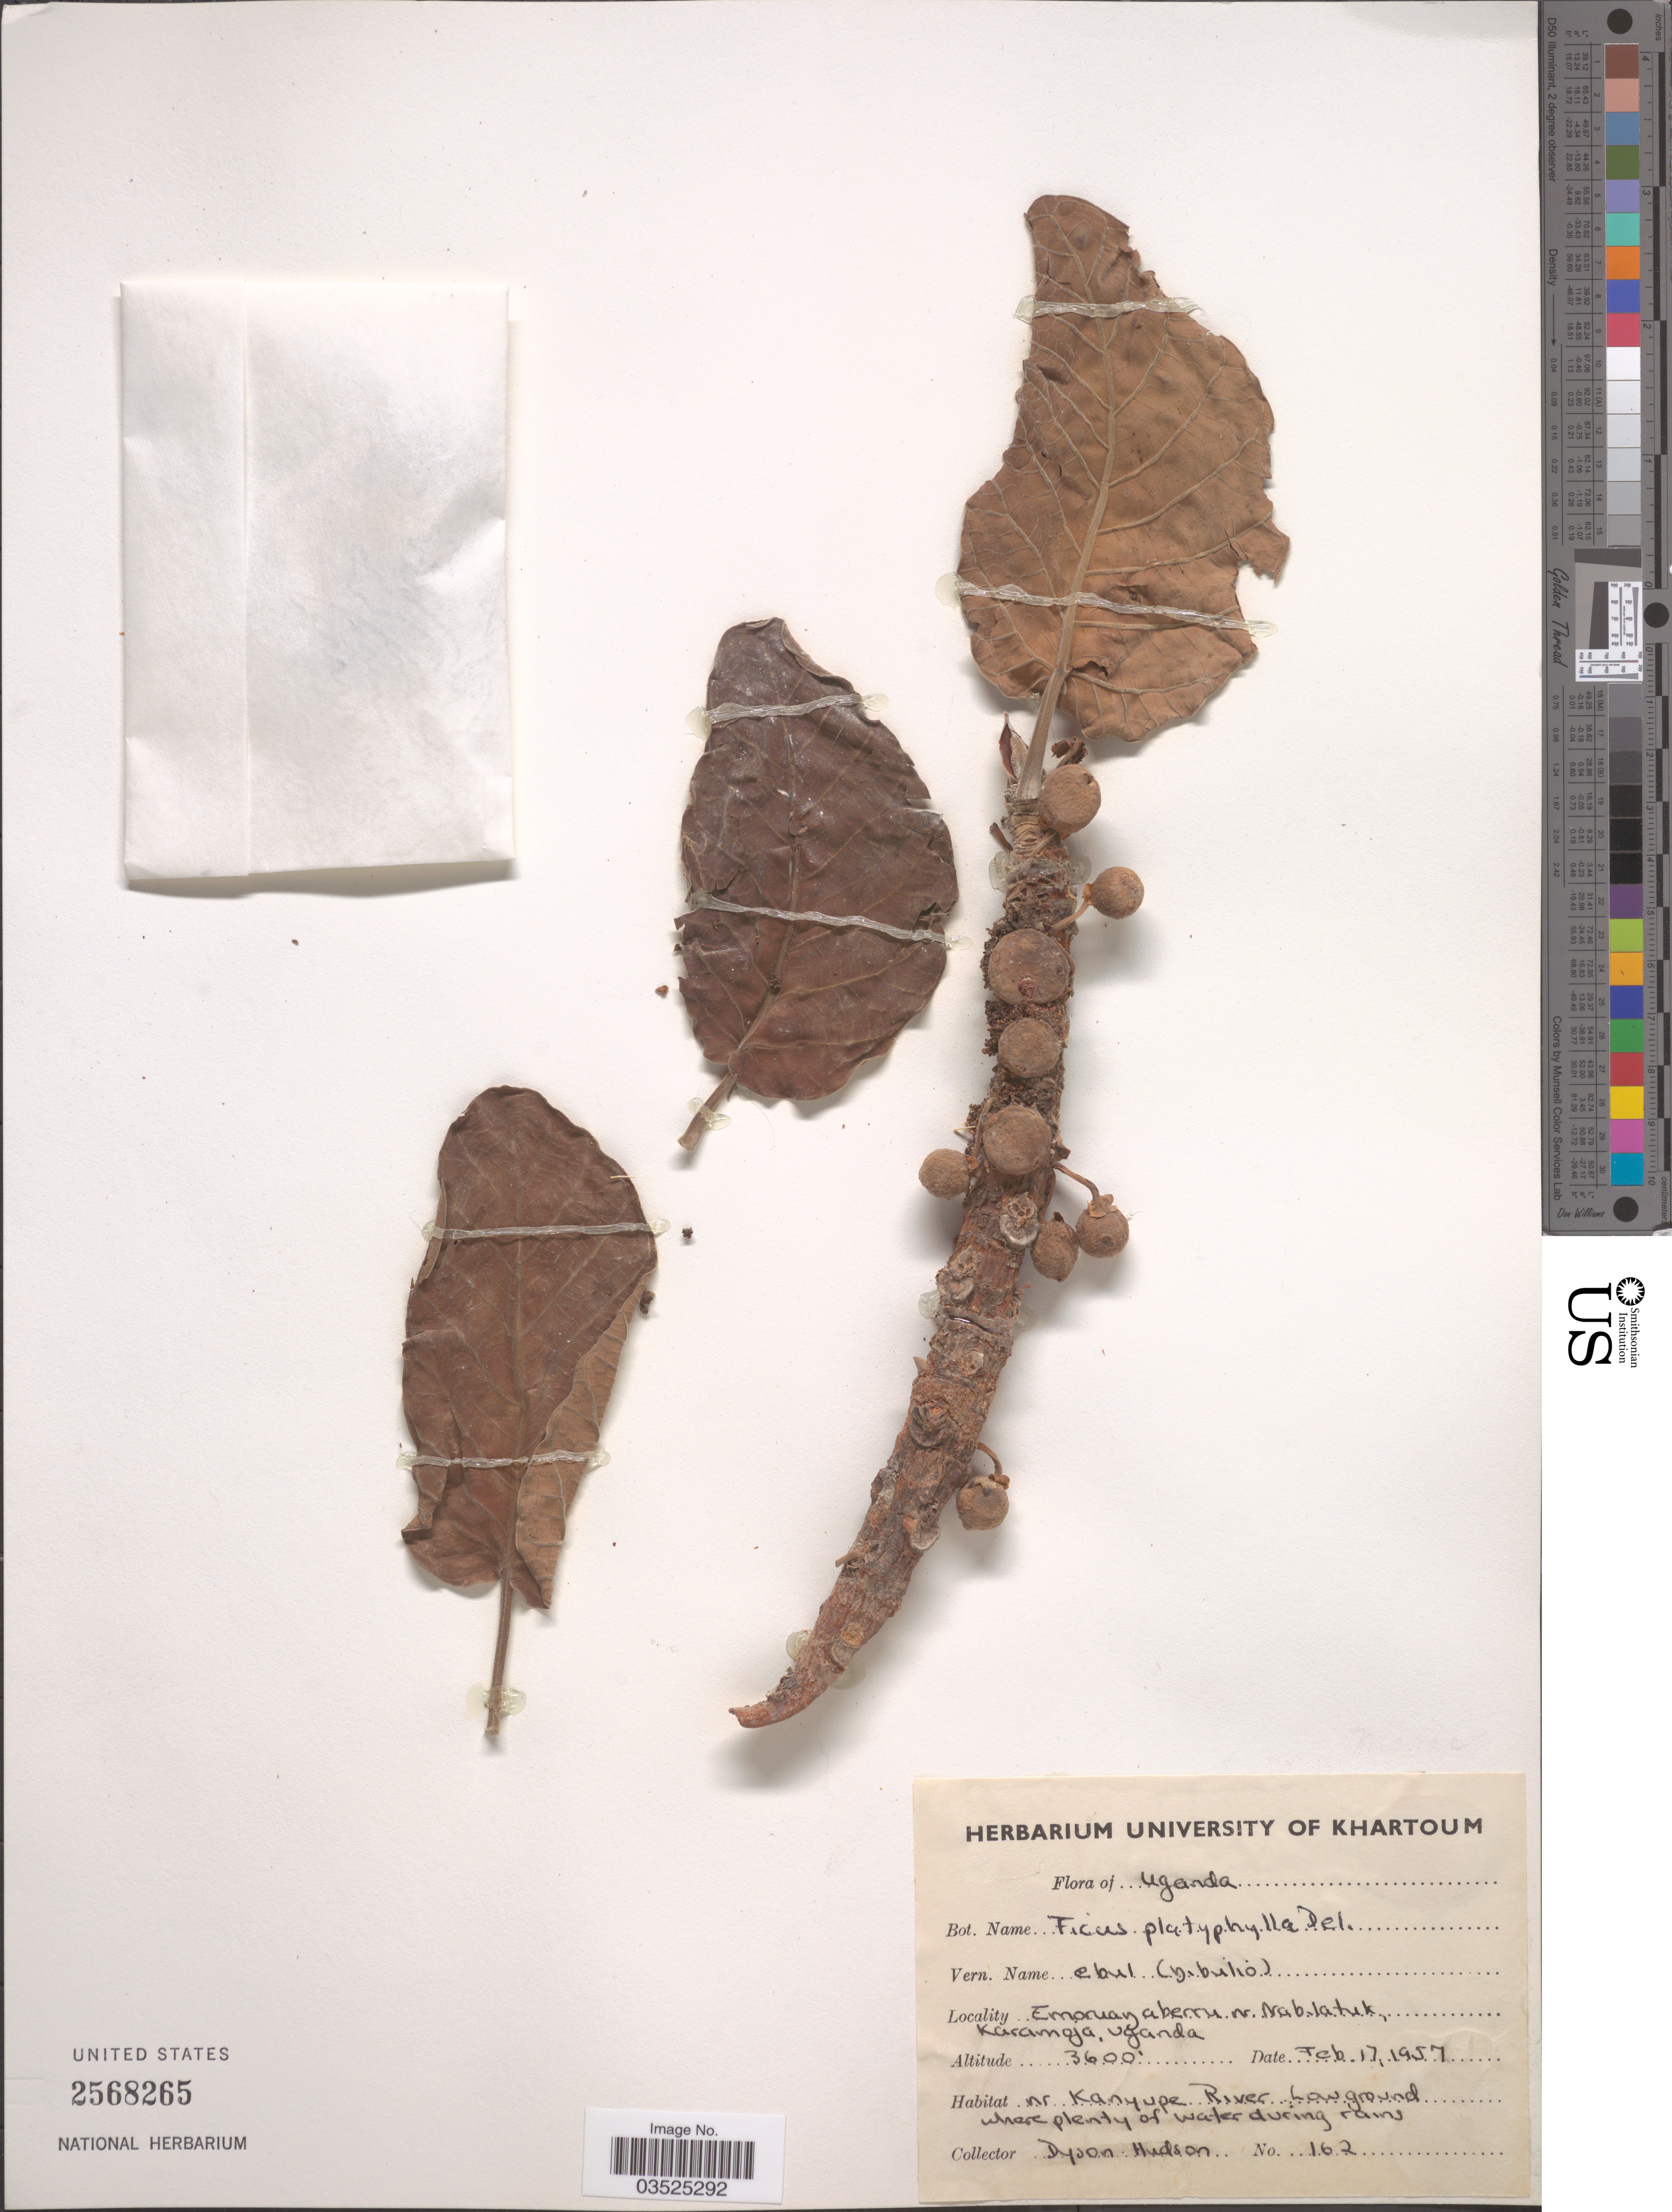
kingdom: Plantae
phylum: Tracheophyta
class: Magnoliopsida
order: Rosales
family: Moraceae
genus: Ficus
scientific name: Ficus platyphylla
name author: Del.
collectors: Dyson-Hudson, --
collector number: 162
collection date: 1957-02-17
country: Uganda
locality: Emoruang aberru nr. Nab-latuk, Karamoja.*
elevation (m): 1097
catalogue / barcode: US 2568265